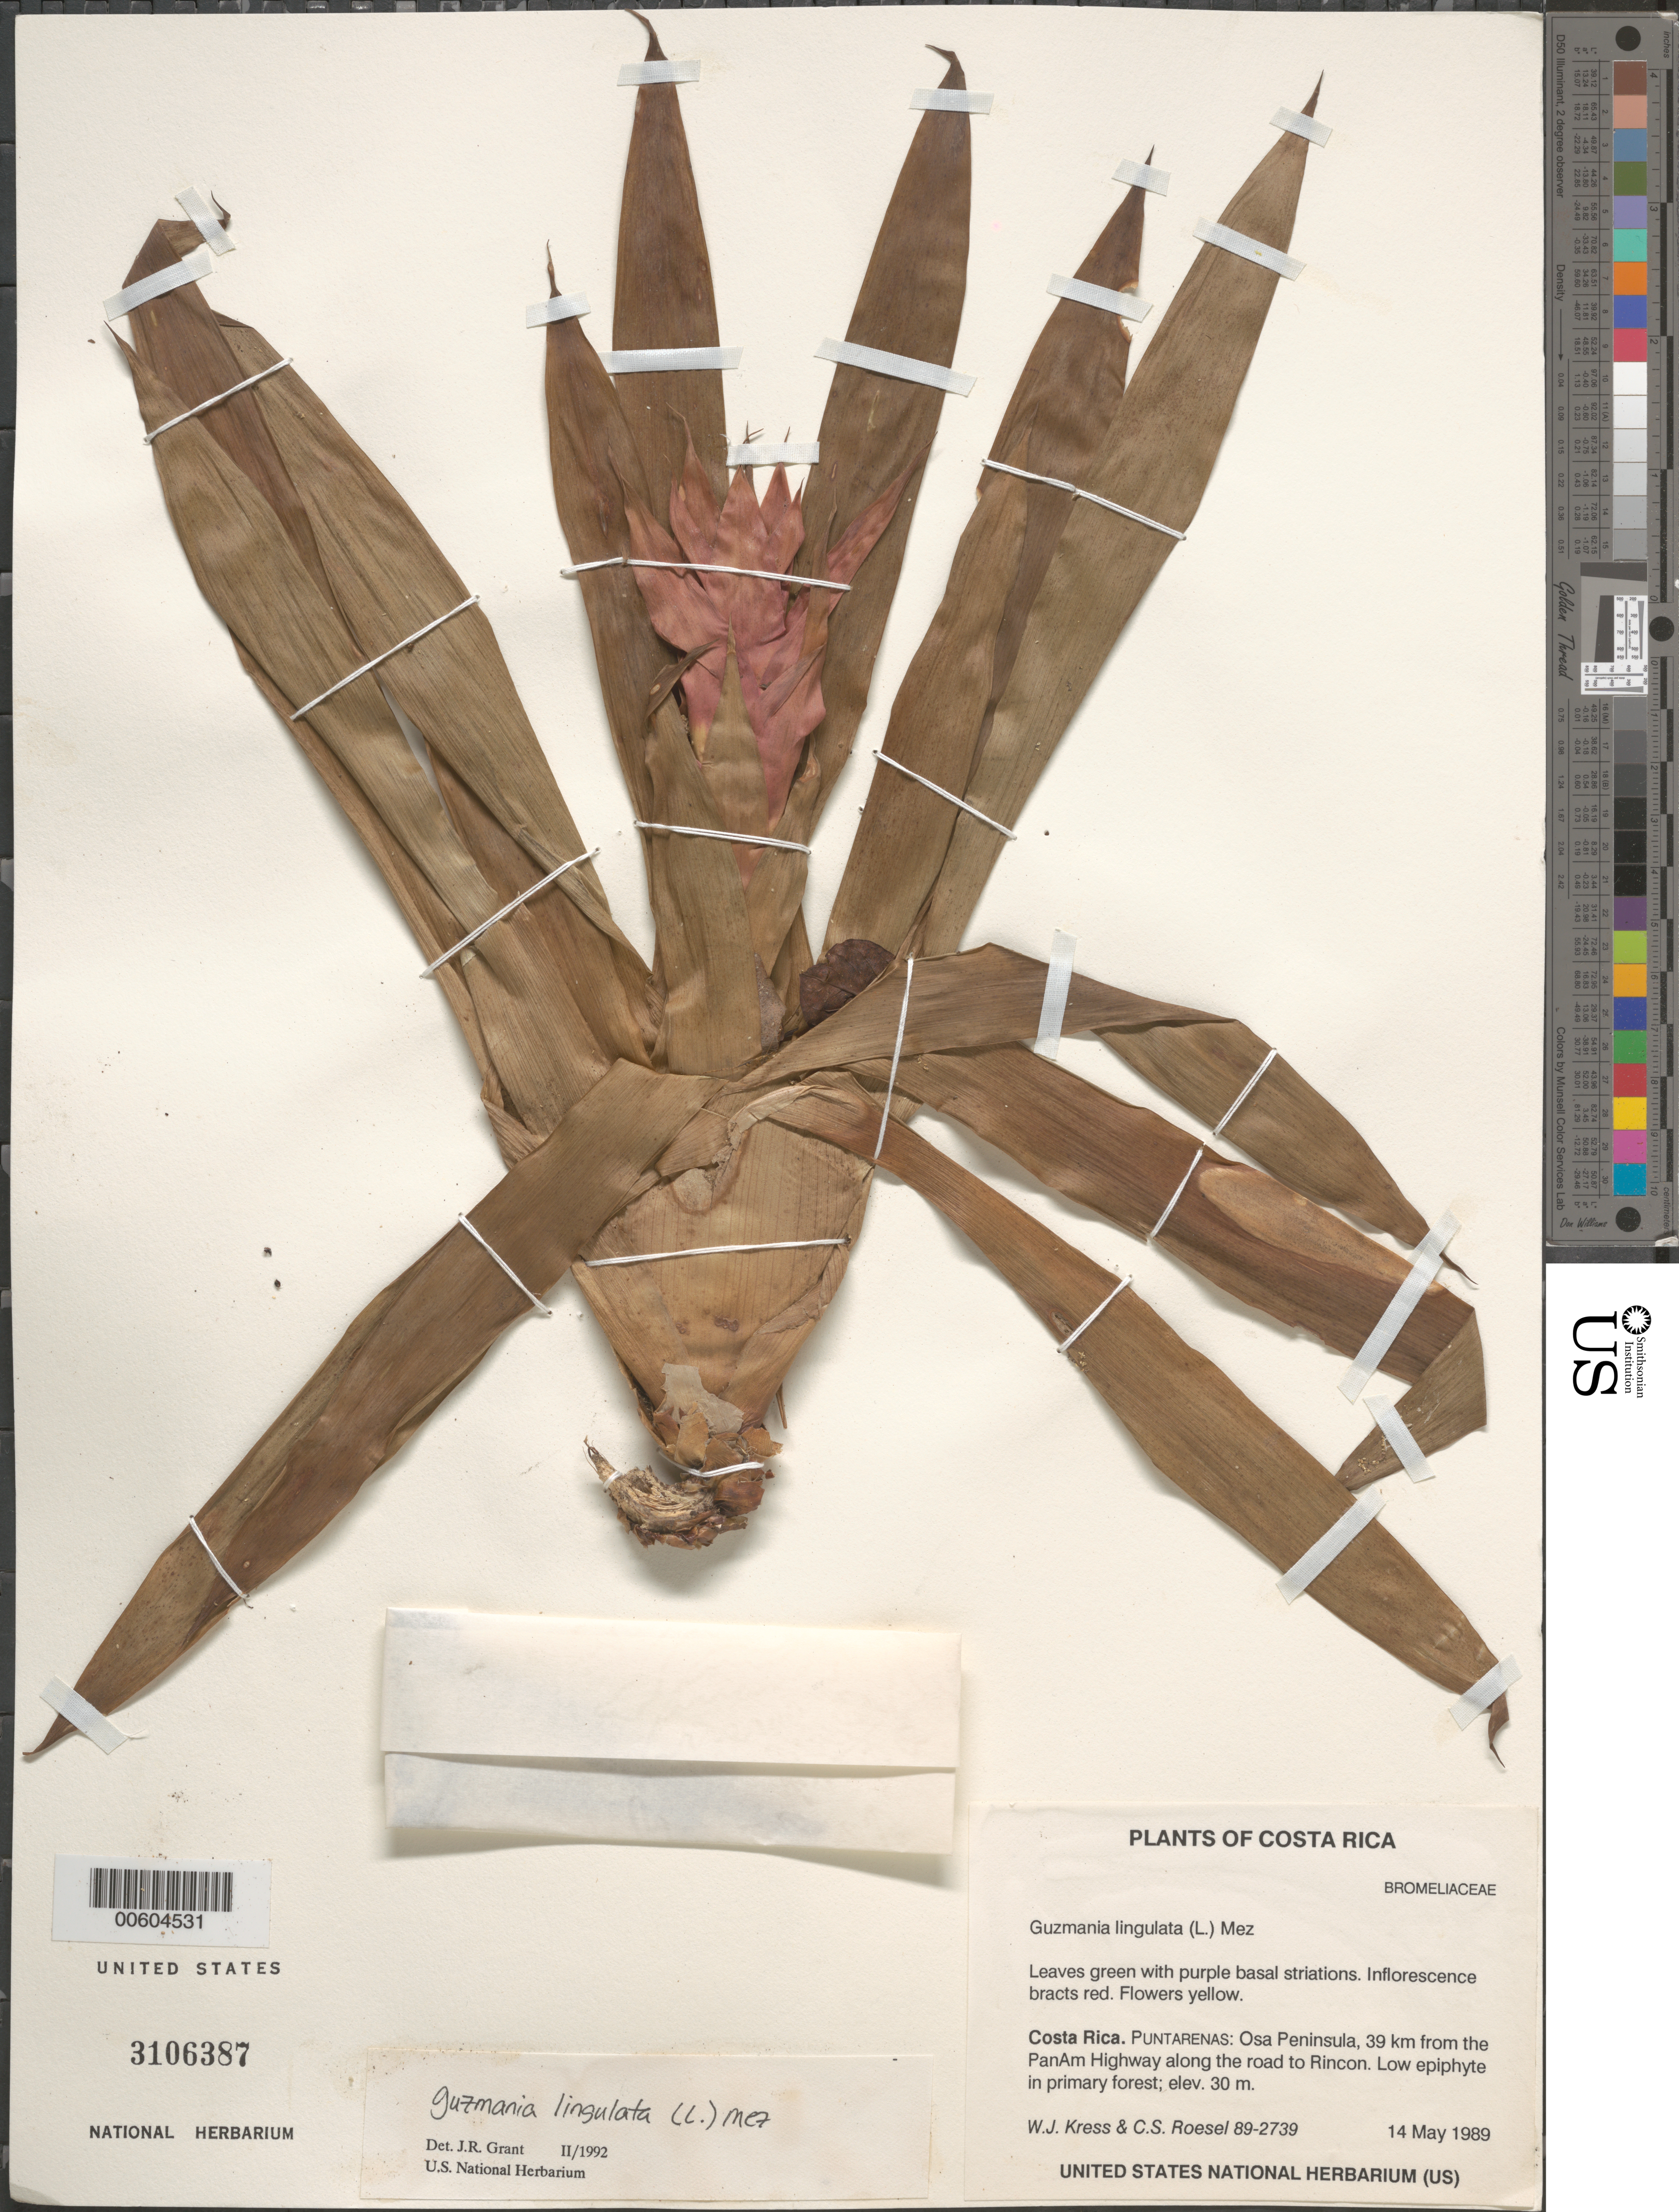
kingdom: Plantae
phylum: Tracheophyta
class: Liliopsida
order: Poales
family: Bromeliaceae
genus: Guzmania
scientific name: Guzmania lingulata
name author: (L.) Mez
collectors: W. J. Kress & C. S. Roesel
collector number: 89-2739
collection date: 1989-05-14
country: Costa Rica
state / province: Puntarenas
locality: Osa Peninsula, 39 km from the PanAm Highway along the road to Rincon. Low epiphyte in primary forest,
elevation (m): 30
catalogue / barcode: US 3106387